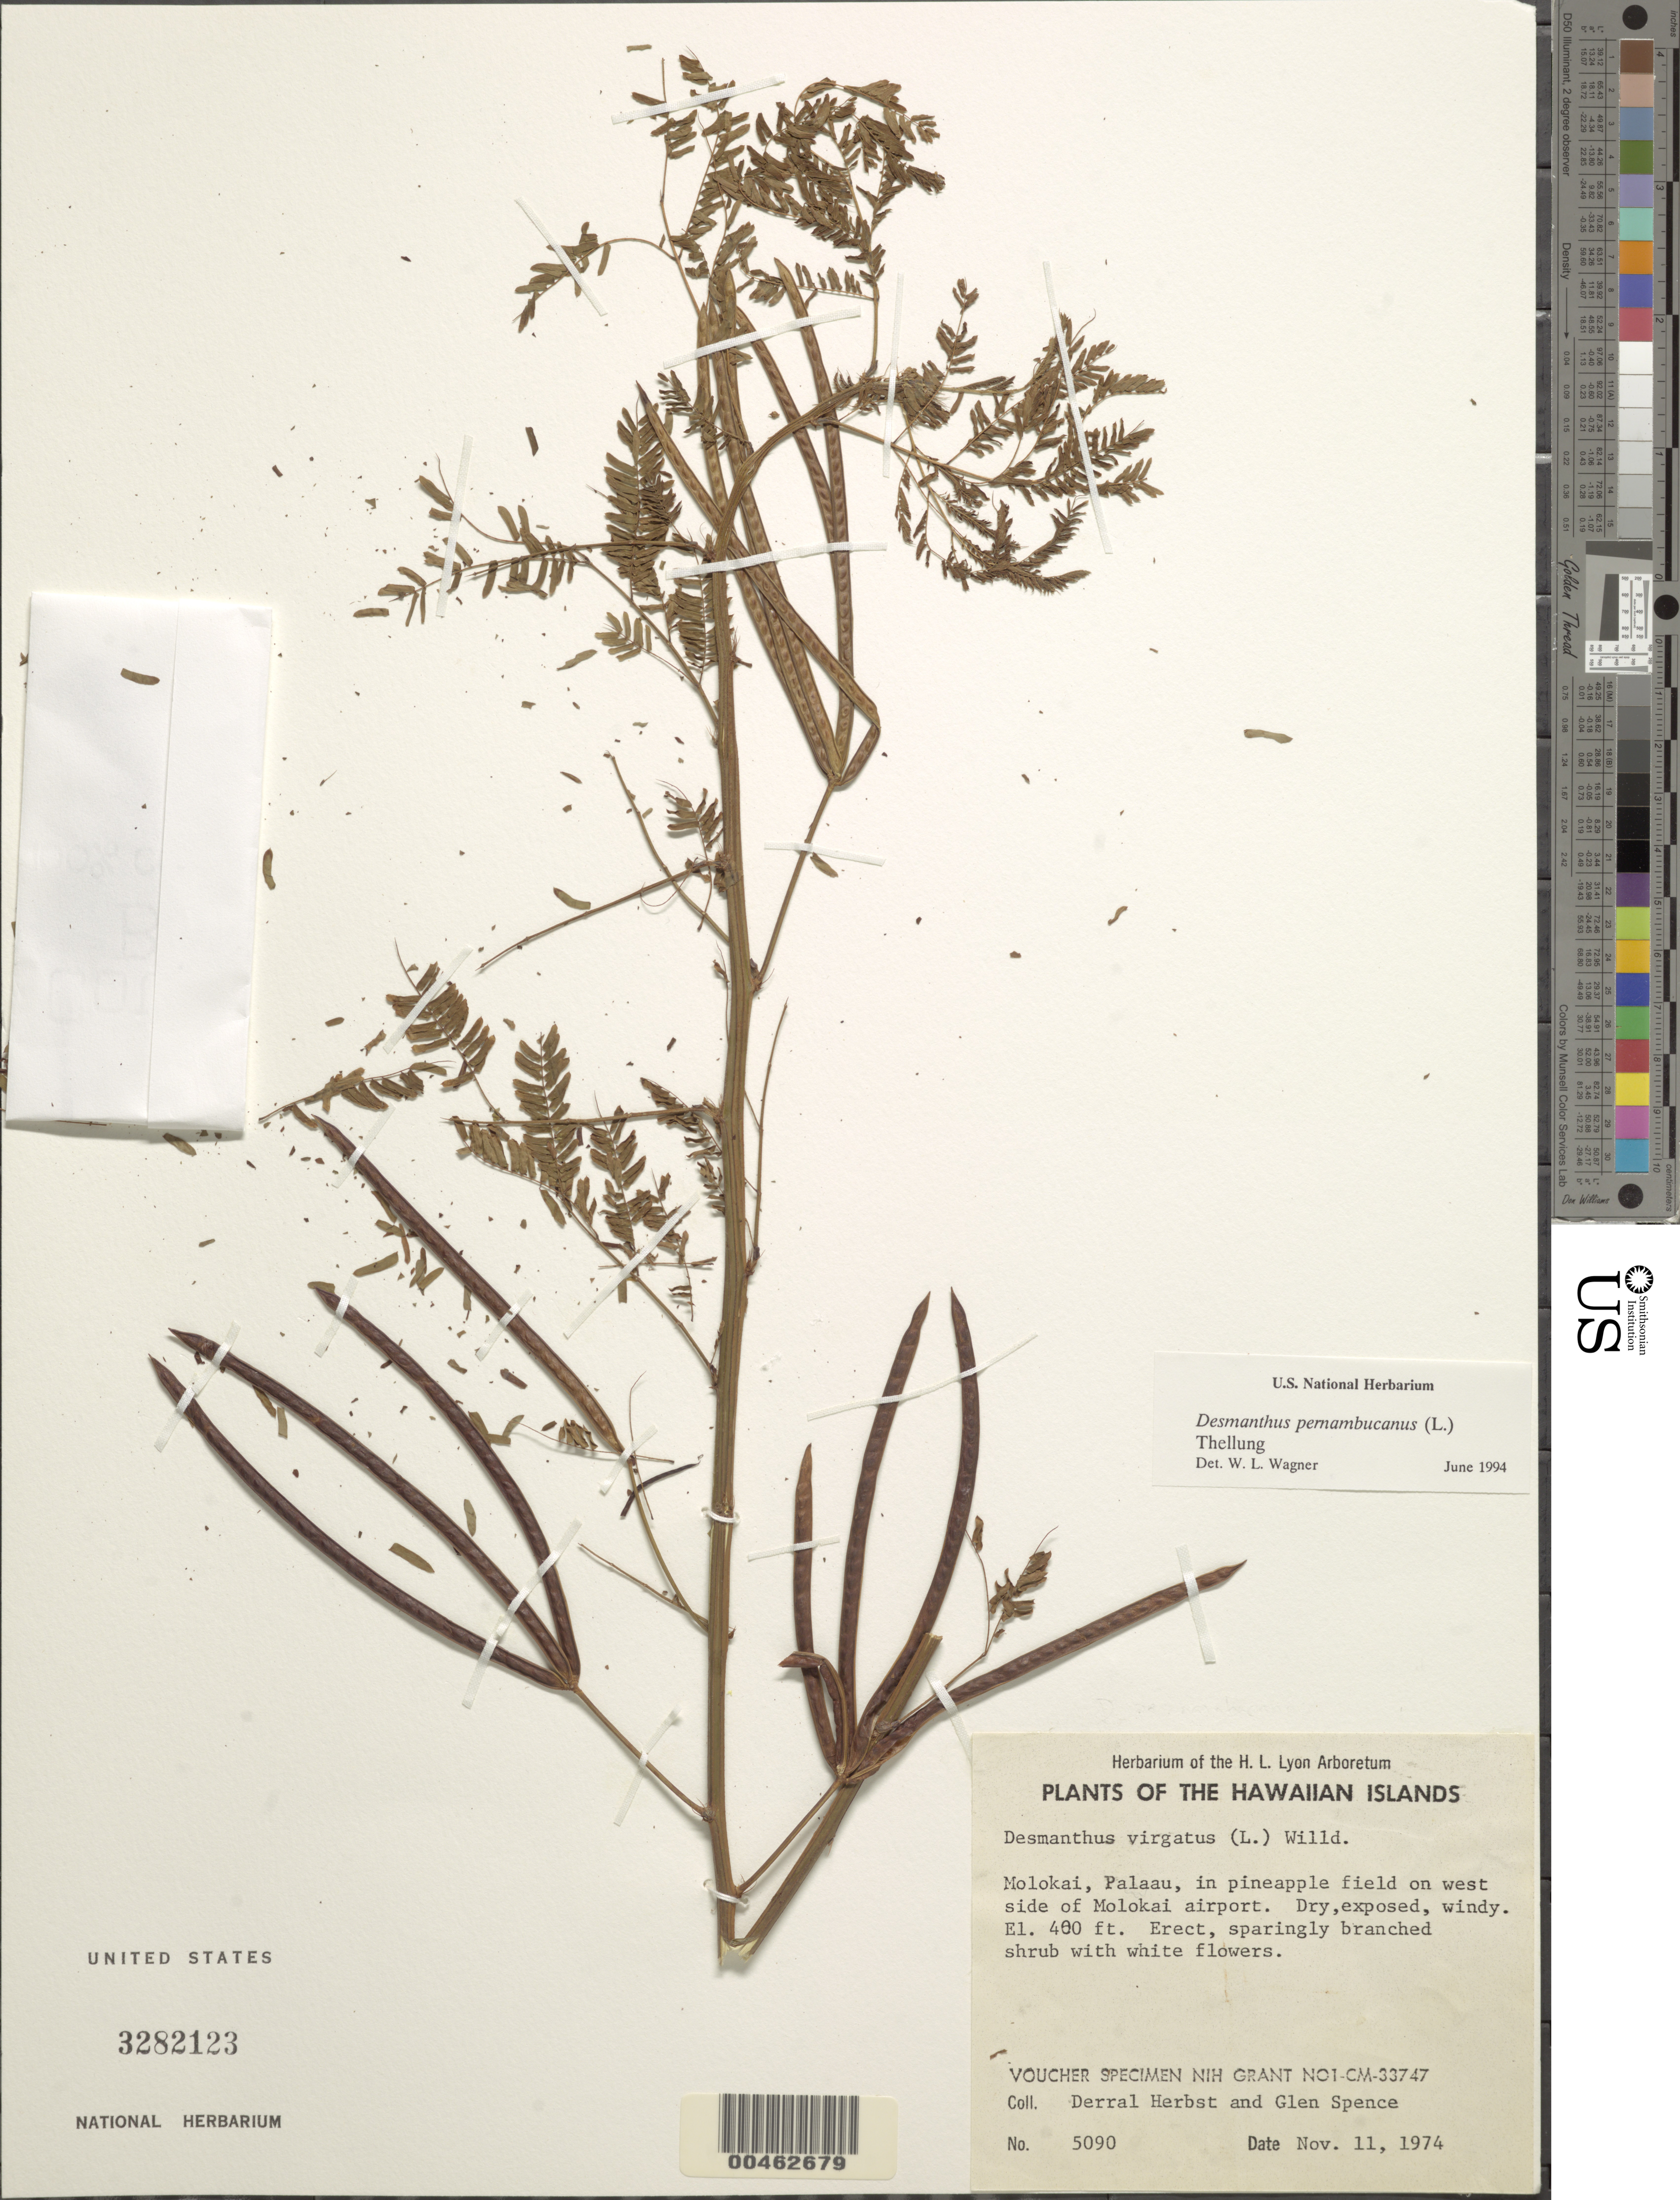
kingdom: Plantae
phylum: Tracheophyta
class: Magnoliopsida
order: Fabales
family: Fabaceae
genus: Desmanthus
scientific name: Desmanthus pernambucanus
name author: (L.) Thell.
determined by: Wagner, W. L., (BOT), Smithsonian Institution - National Museum of Natural History (UNITED STATES)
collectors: D. R. Herbst & G. Spence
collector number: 5090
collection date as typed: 11 Nov 1974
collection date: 1974-11-11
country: United States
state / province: Hawaii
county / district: Maui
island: Moloka'i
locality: Palaau, in pineapple field on W side of Molokai airport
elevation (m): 122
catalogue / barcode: US 3282123